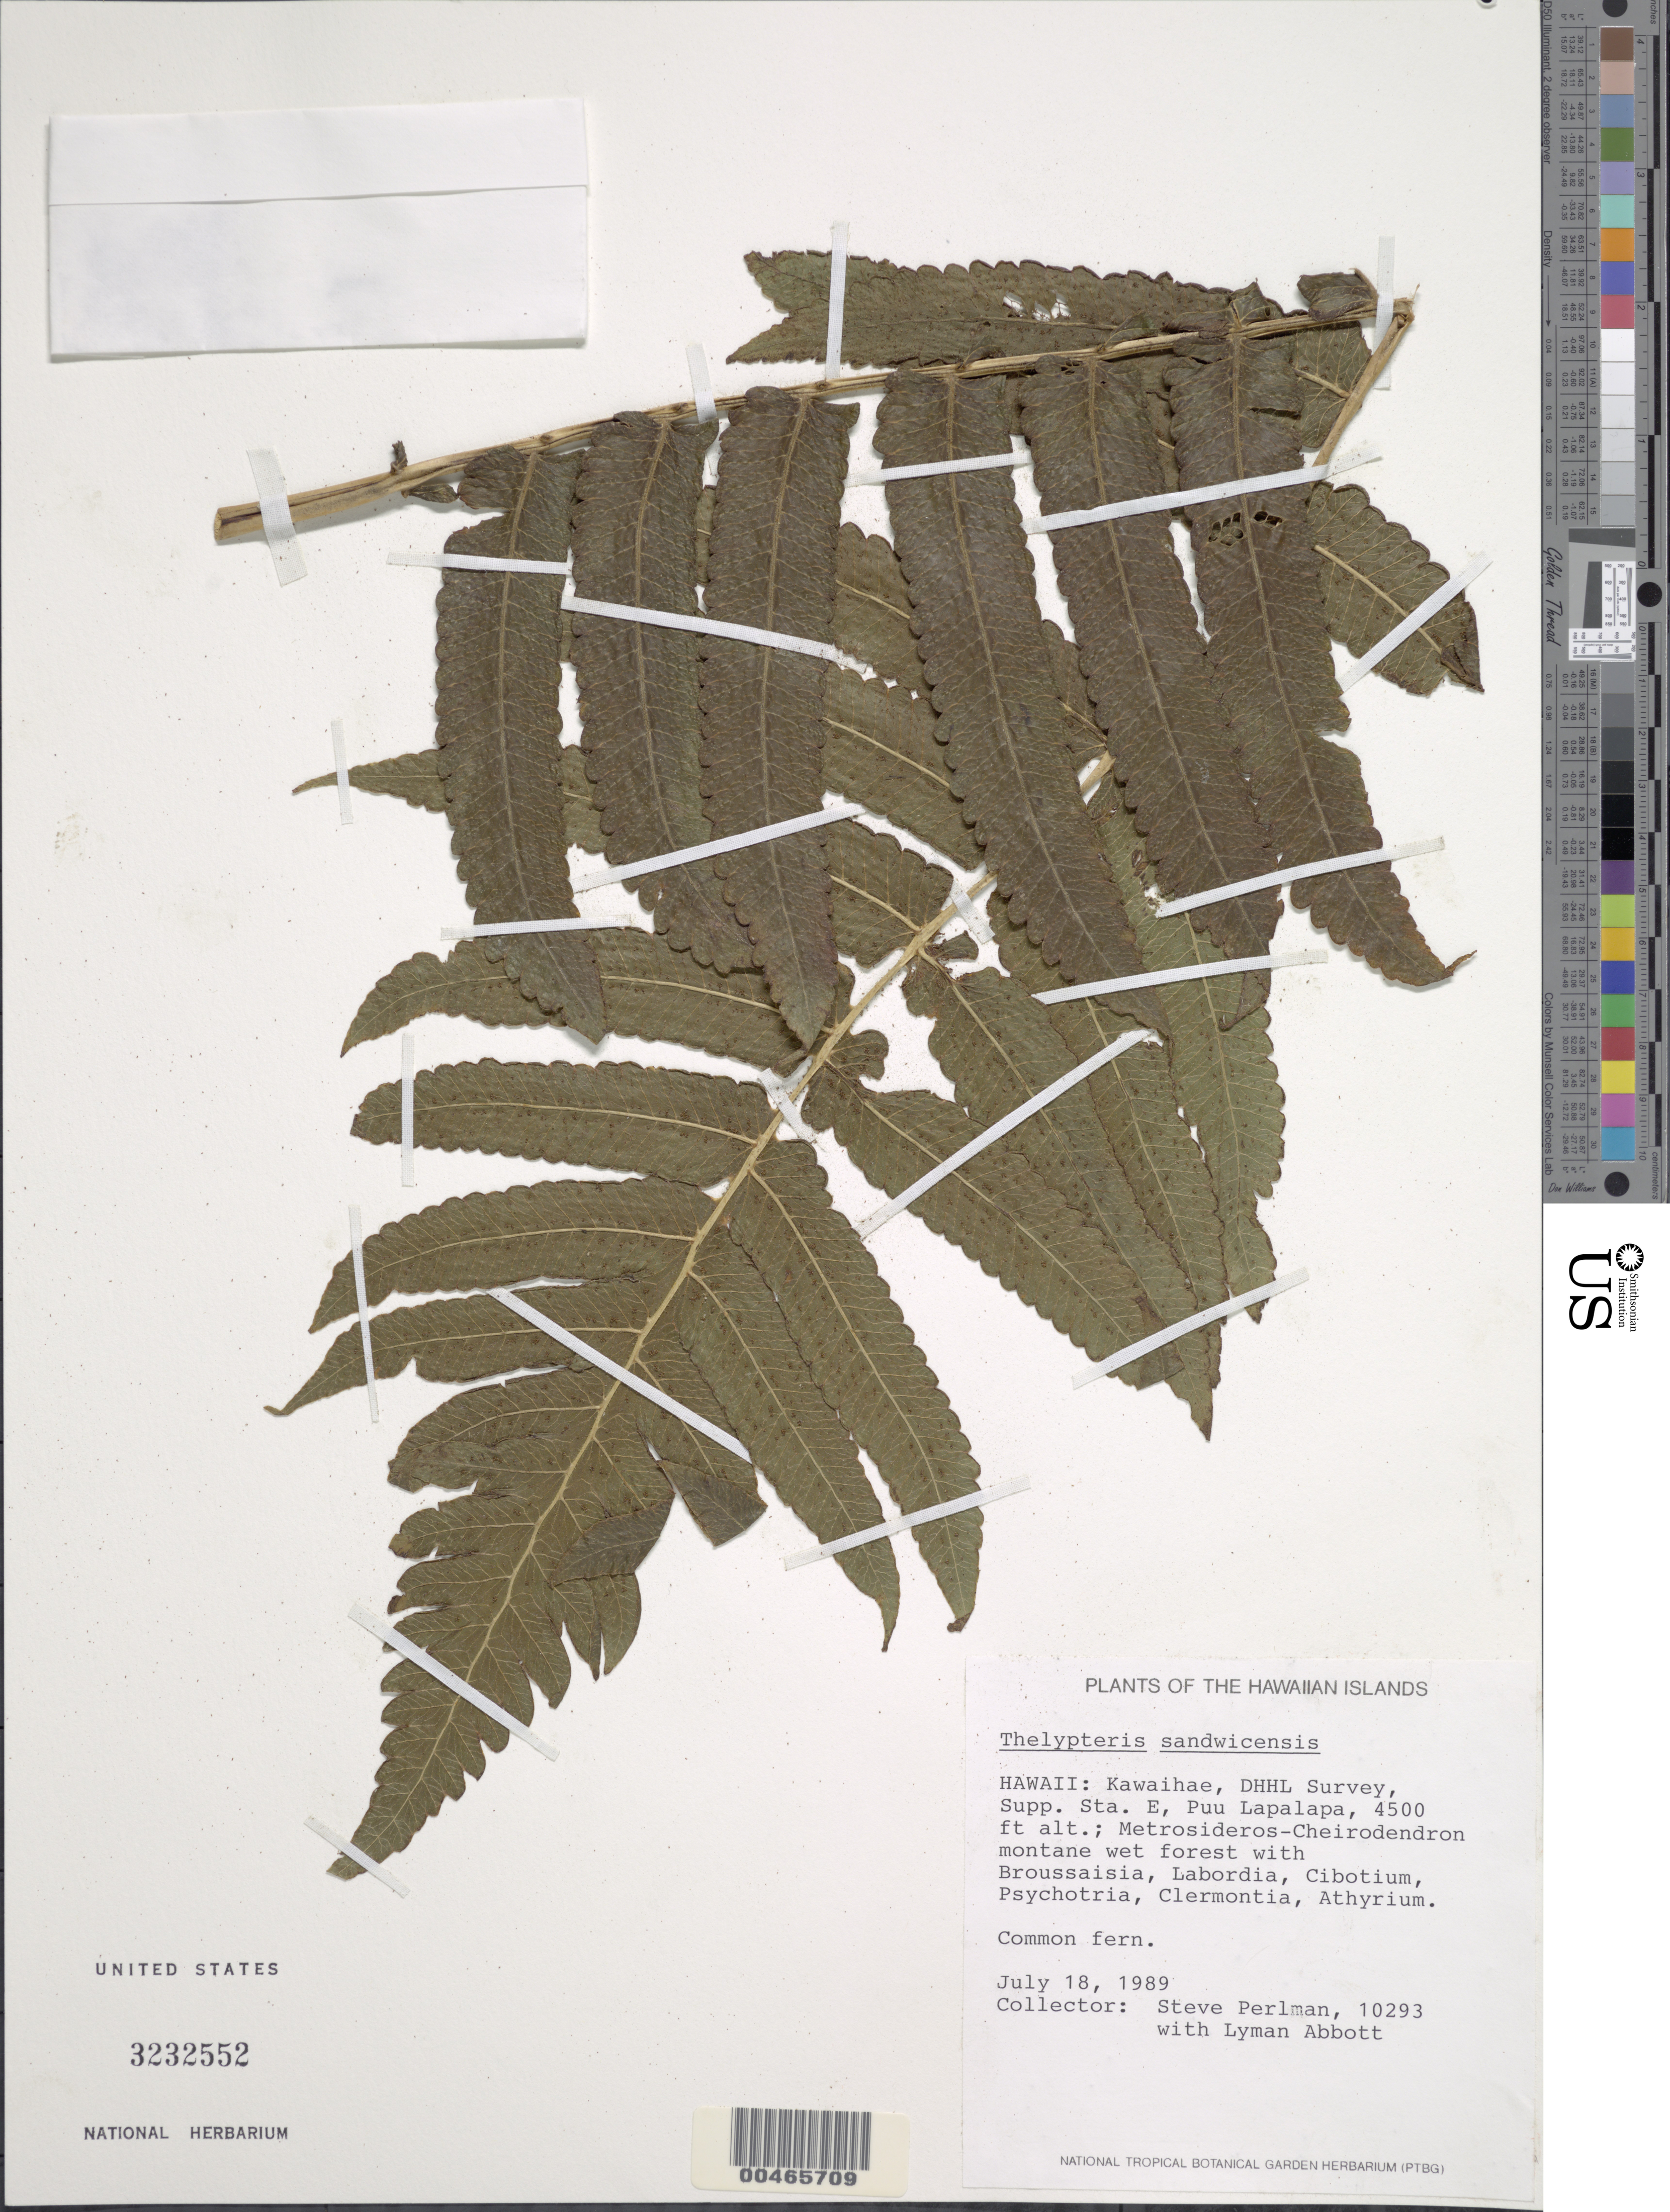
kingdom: Plantae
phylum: Tracheophyta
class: Polypodiopsida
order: Polypodiales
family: Thelypteridaceae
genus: Cyclosorus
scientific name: Cyclosorus sandwicensis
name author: Copel.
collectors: S. P. Perlman & L. Abbott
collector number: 10293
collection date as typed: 18 Jul 1989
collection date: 1989-07-18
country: United States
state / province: Hawaii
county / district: Hawaii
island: Hawaii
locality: Kawaihae, DHHL Survey, Supp. Sta. E, Puu Lapalapa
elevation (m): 1372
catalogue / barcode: US 3232552